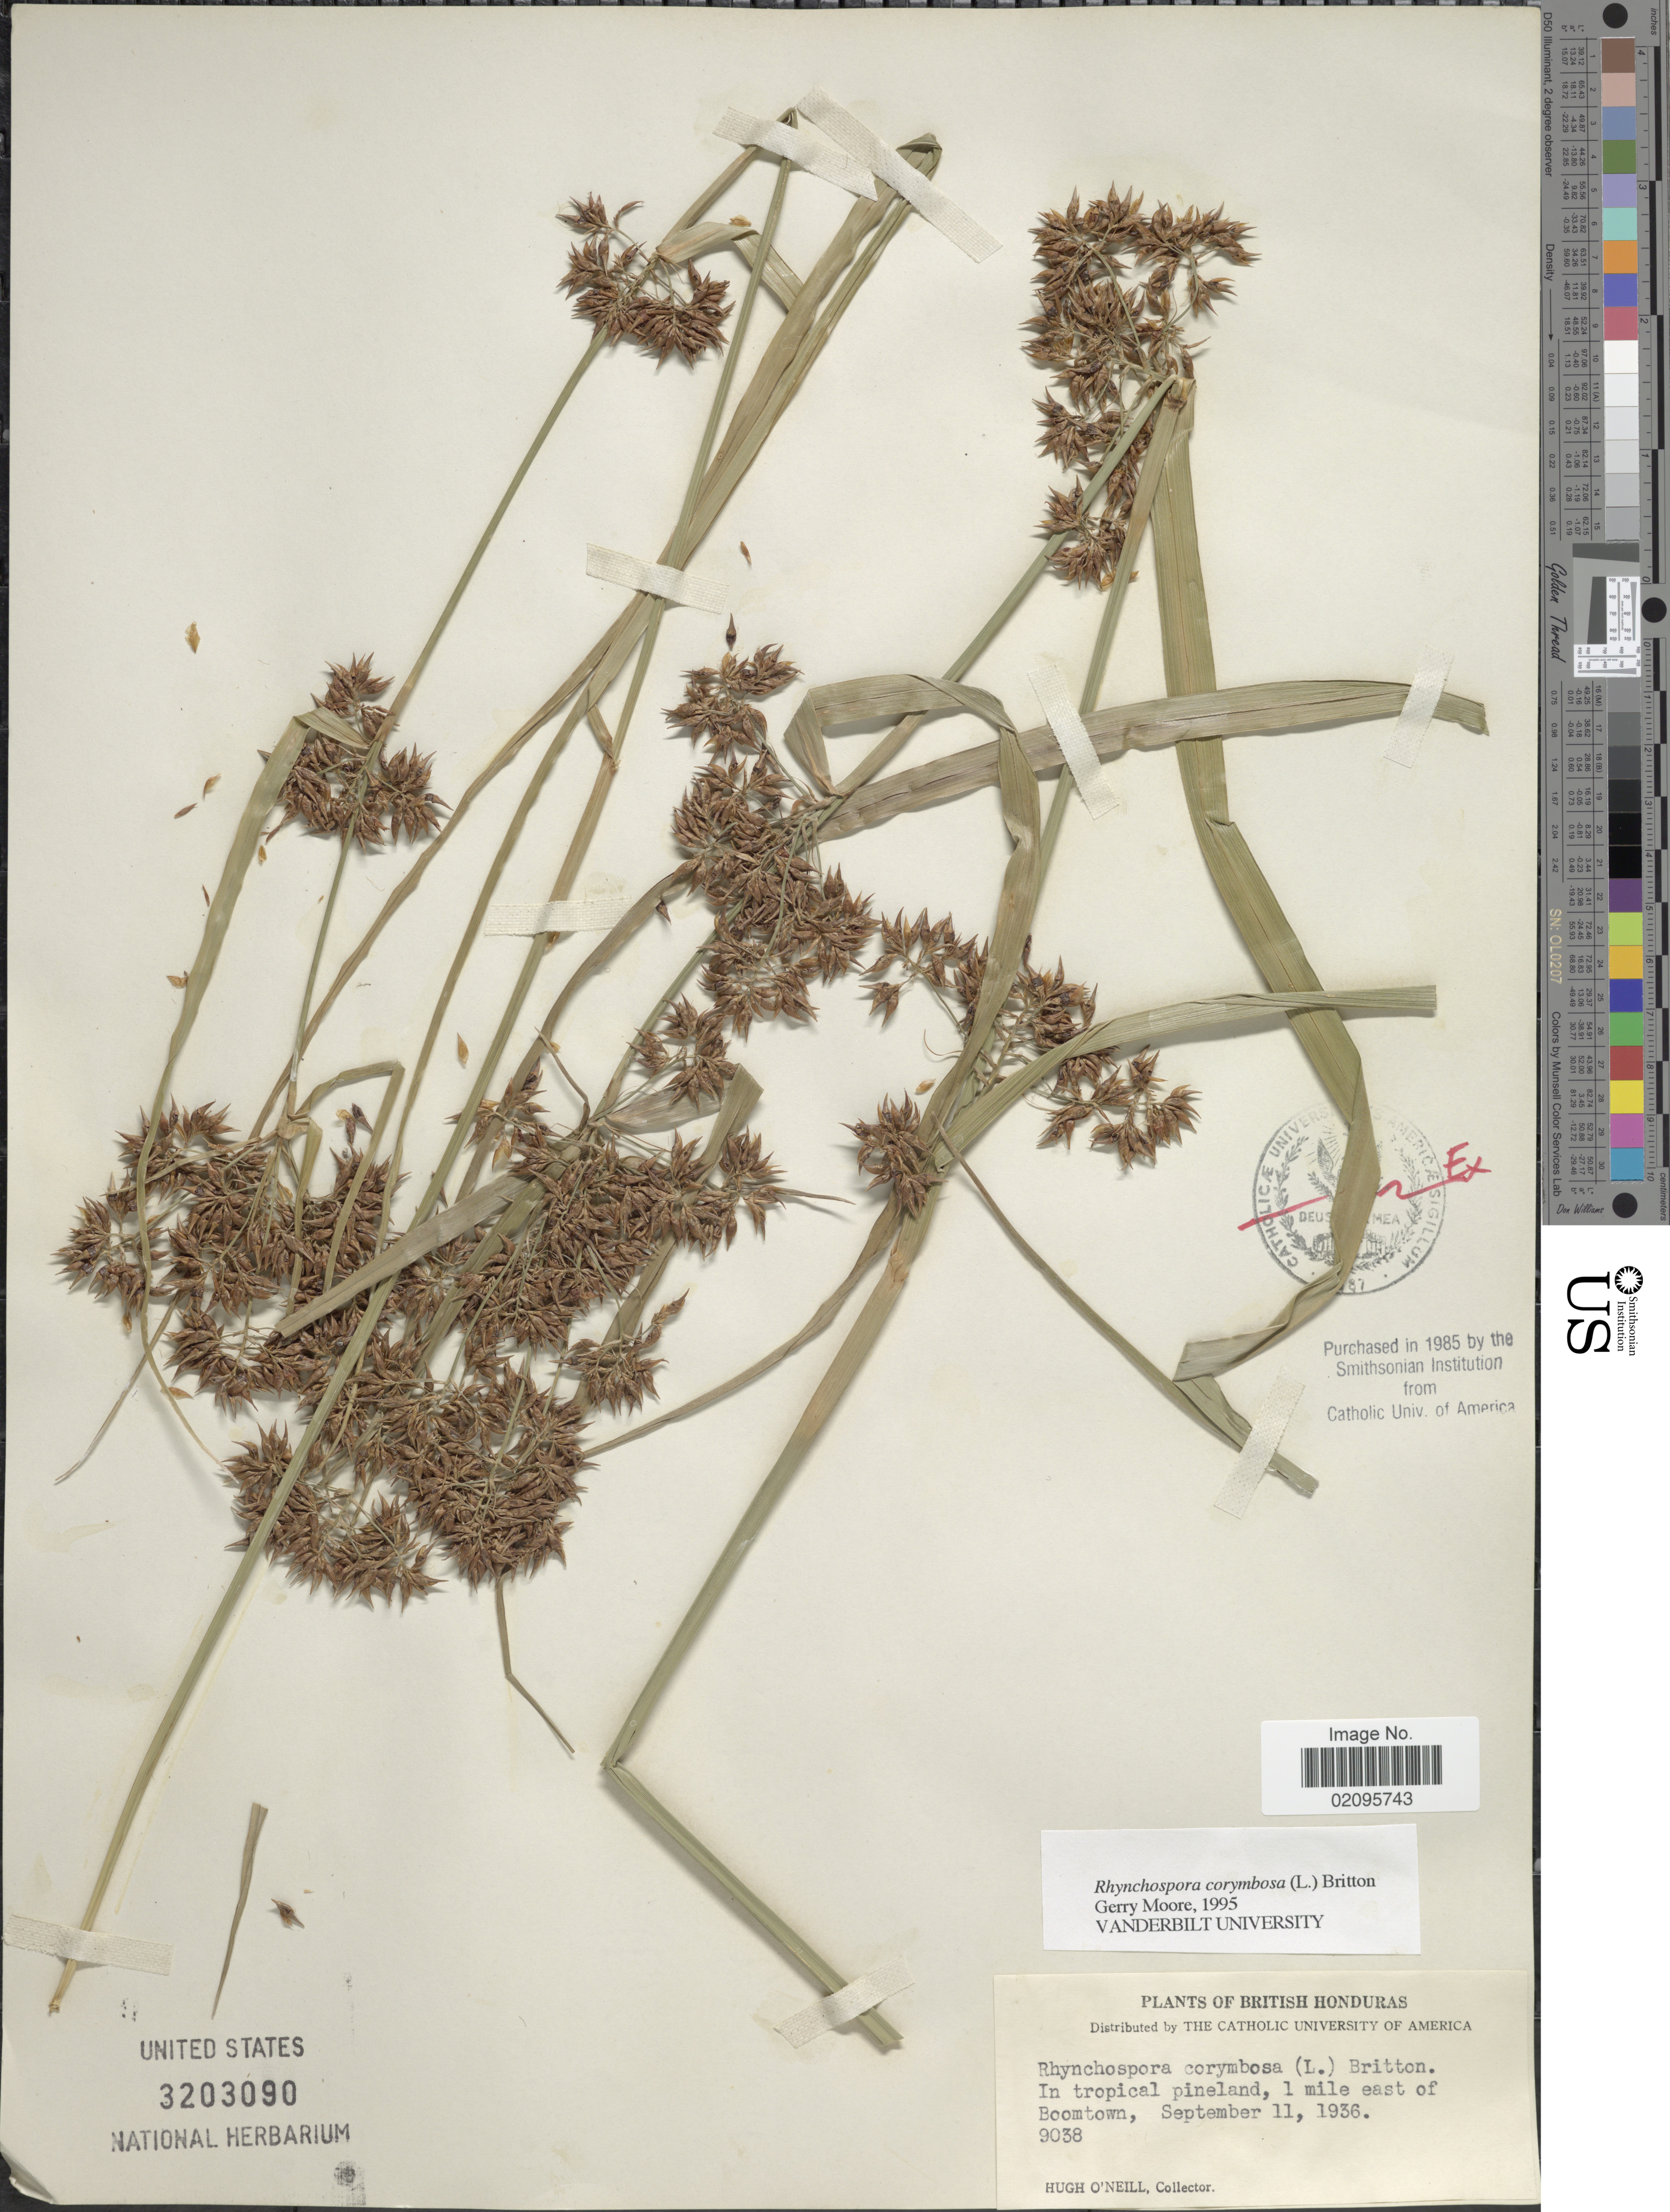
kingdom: Plantae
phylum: Tracheophyta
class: Liliopsida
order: Poales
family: Cyperaceae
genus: Rhynchospora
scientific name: Rhynchospora corymbosa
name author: (L.) Britton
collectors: H. O'Neill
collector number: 9038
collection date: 1936-09-11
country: Belize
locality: British Honduras, in tropical pineland, 1 mile east of Boomtown.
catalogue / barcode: US 3203090